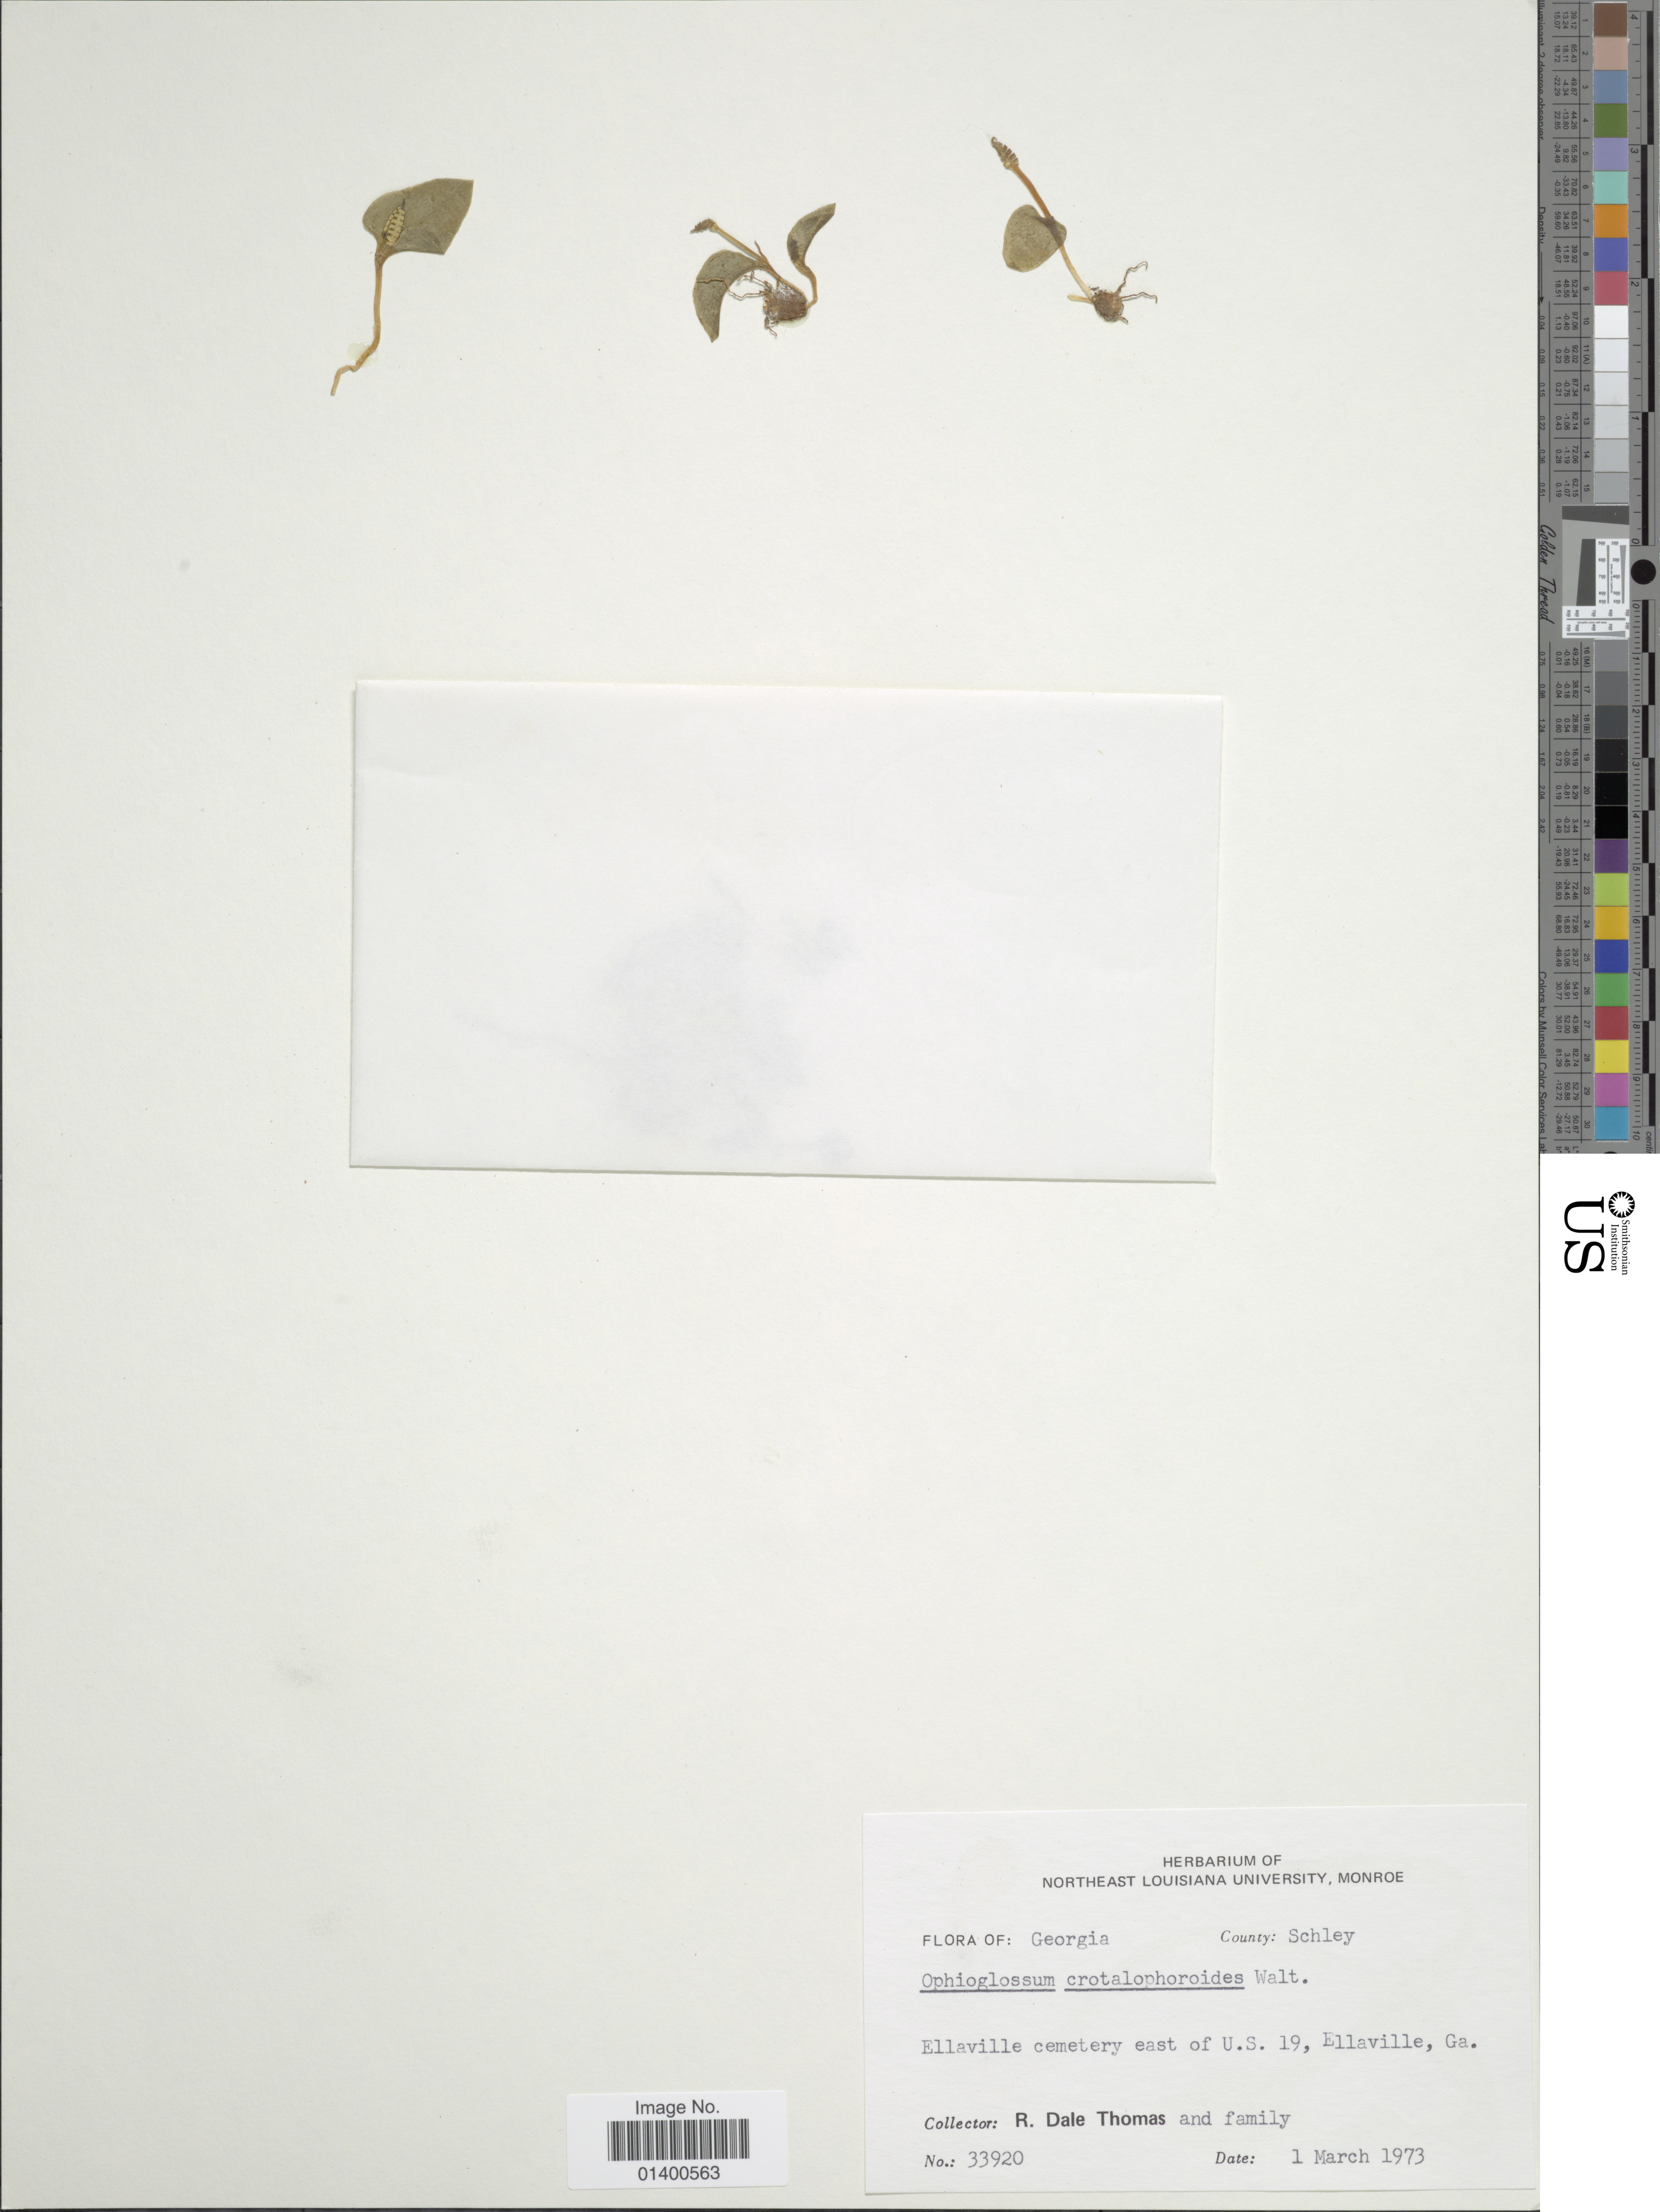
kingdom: Plantae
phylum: Tracheophyta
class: Polypodiopsida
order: Ophioglossales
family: Ophioglossaceae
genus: Ophioglossum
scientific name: Ophioglossum crotalophoroides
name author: Walter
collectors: R. Thomas & et al.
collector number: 33920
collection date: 1973-03-01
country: United States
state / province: Georgia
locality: County Schley, Ellaville cemetery east of U.S. 19, Ellaville